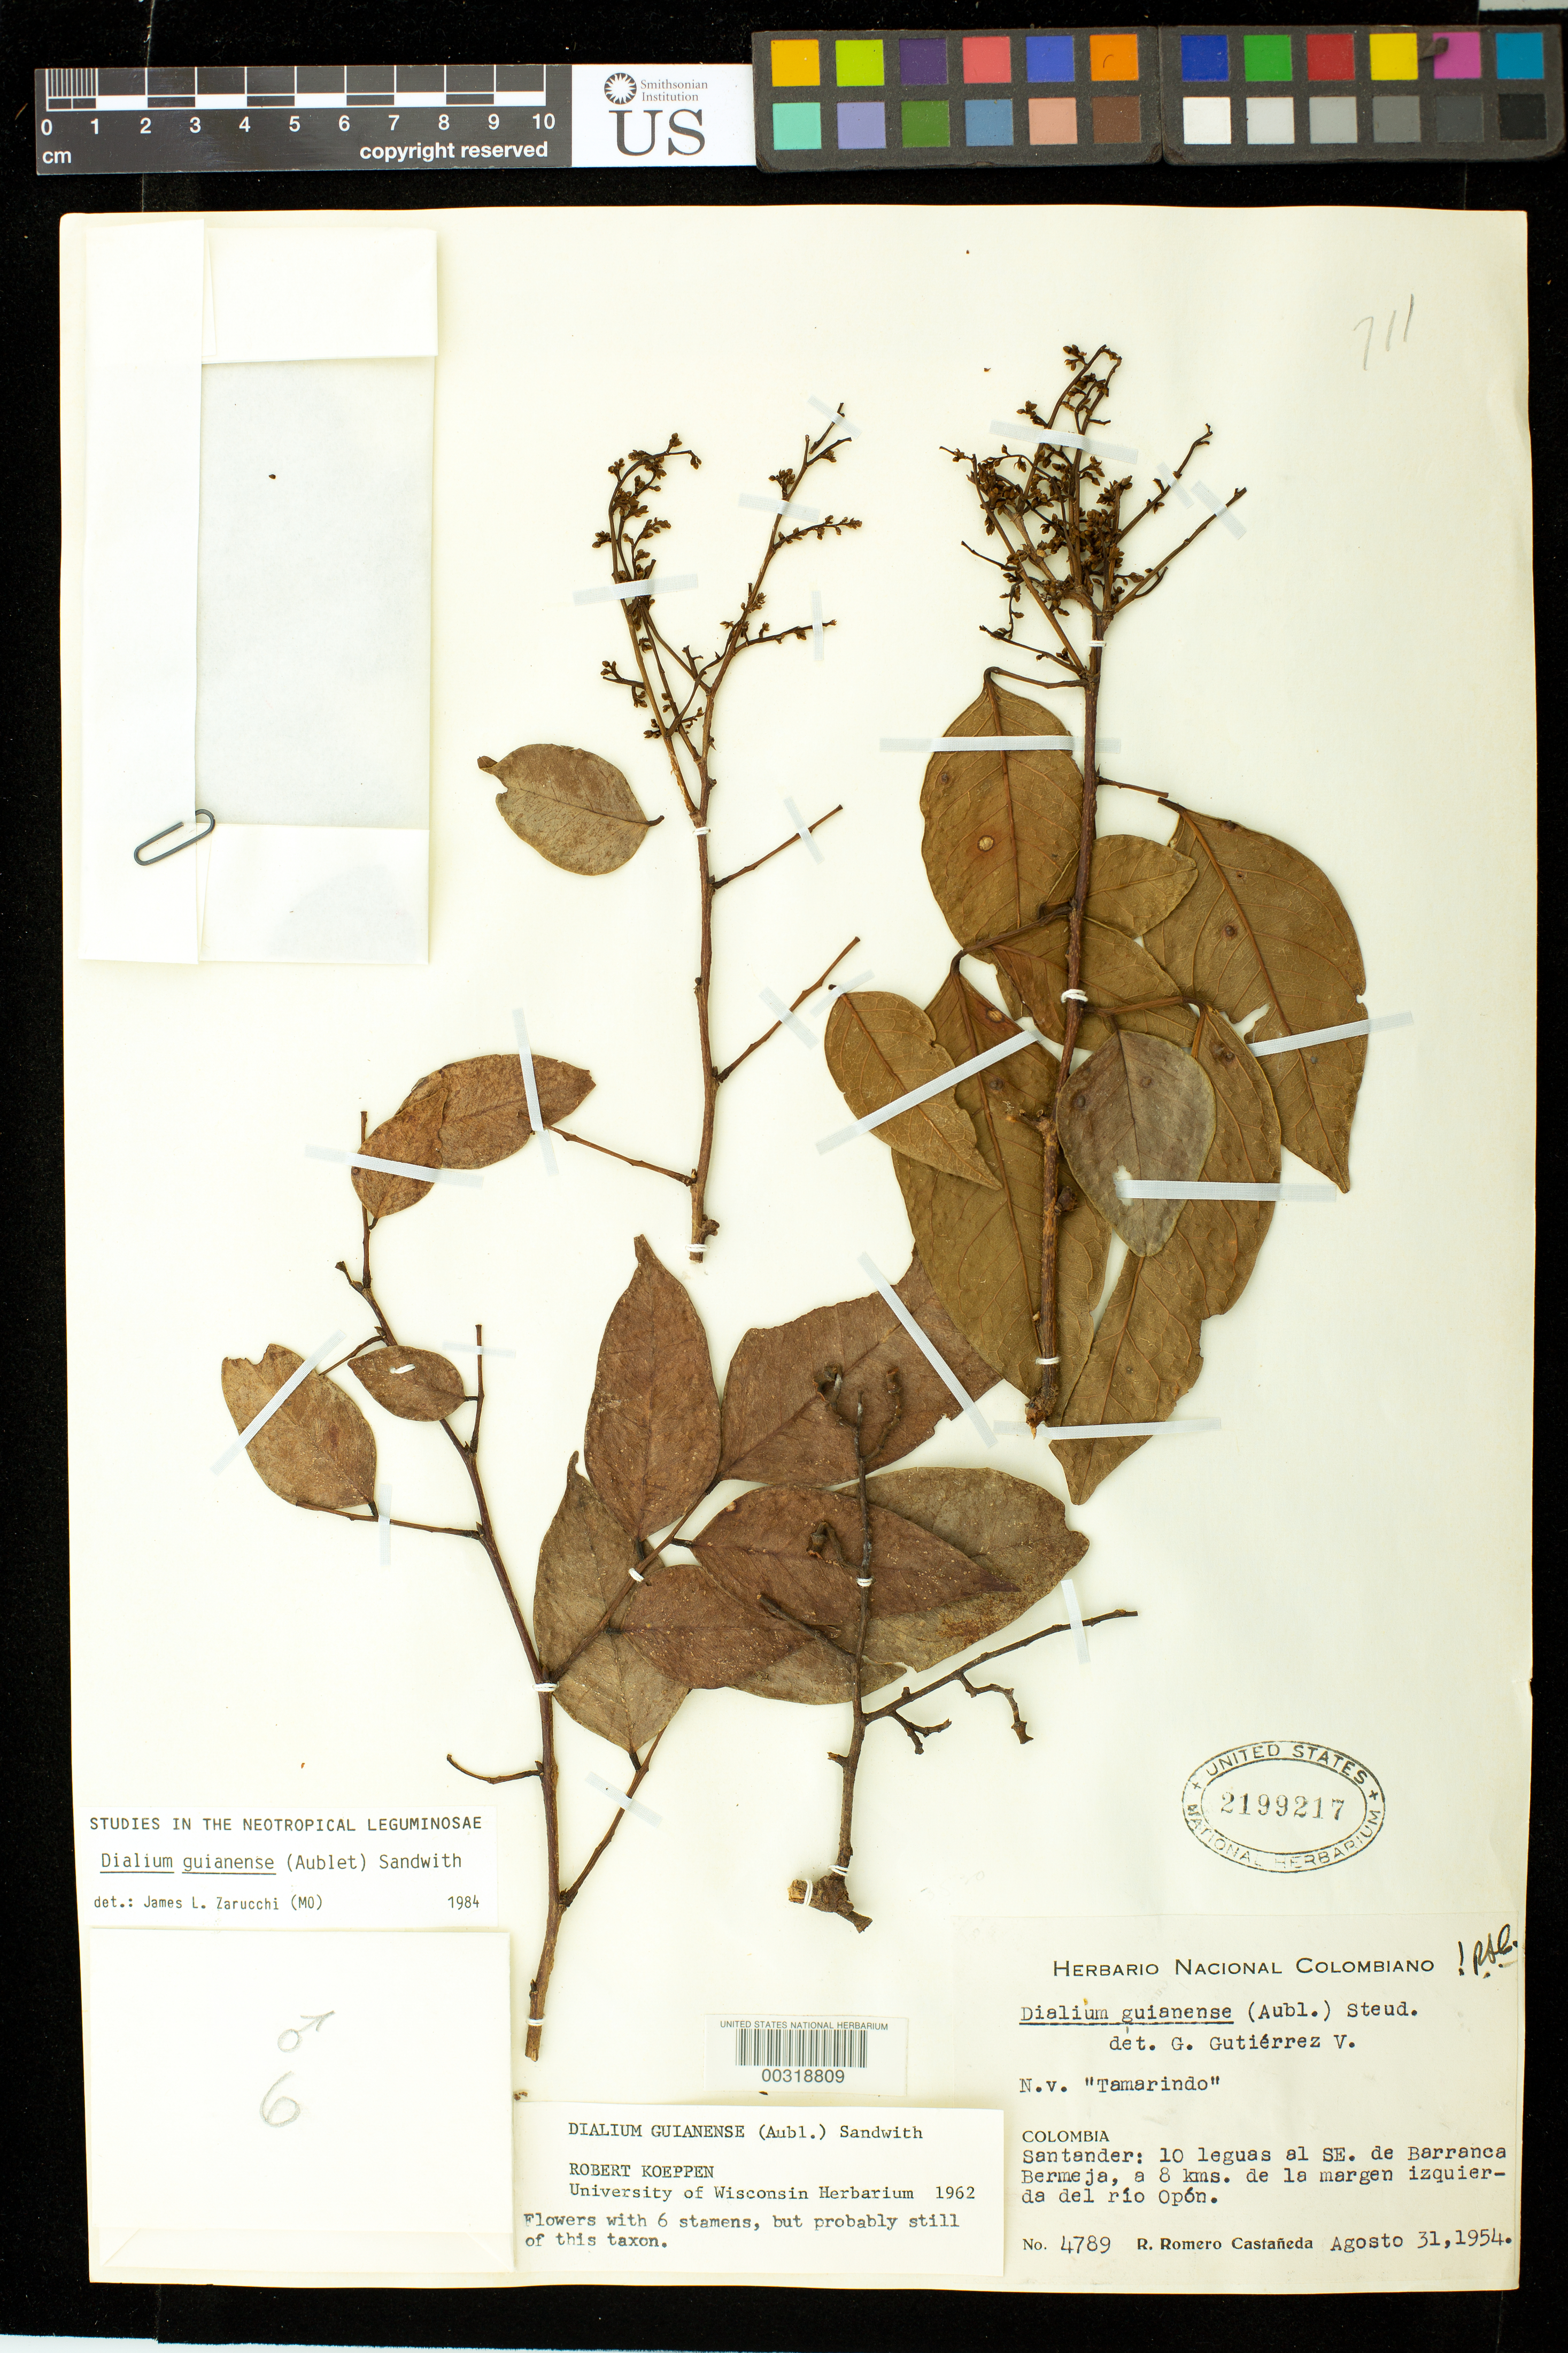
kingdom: Plantae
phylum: Tracheophyta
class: Magnoliopsida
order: Fabales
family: Fabaceae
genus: Dialium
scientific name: Dialium guianense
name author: (Aubl.) Sandwith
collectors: R. Romero Castañeda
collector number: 4789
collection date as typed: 31 Aug 1954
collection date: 1954-08-31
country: Colombia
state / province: Santander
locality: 10 legues SE of Barrancabermeja, 8 km on the left bank of the Rio Opon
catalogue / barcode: US 2199217